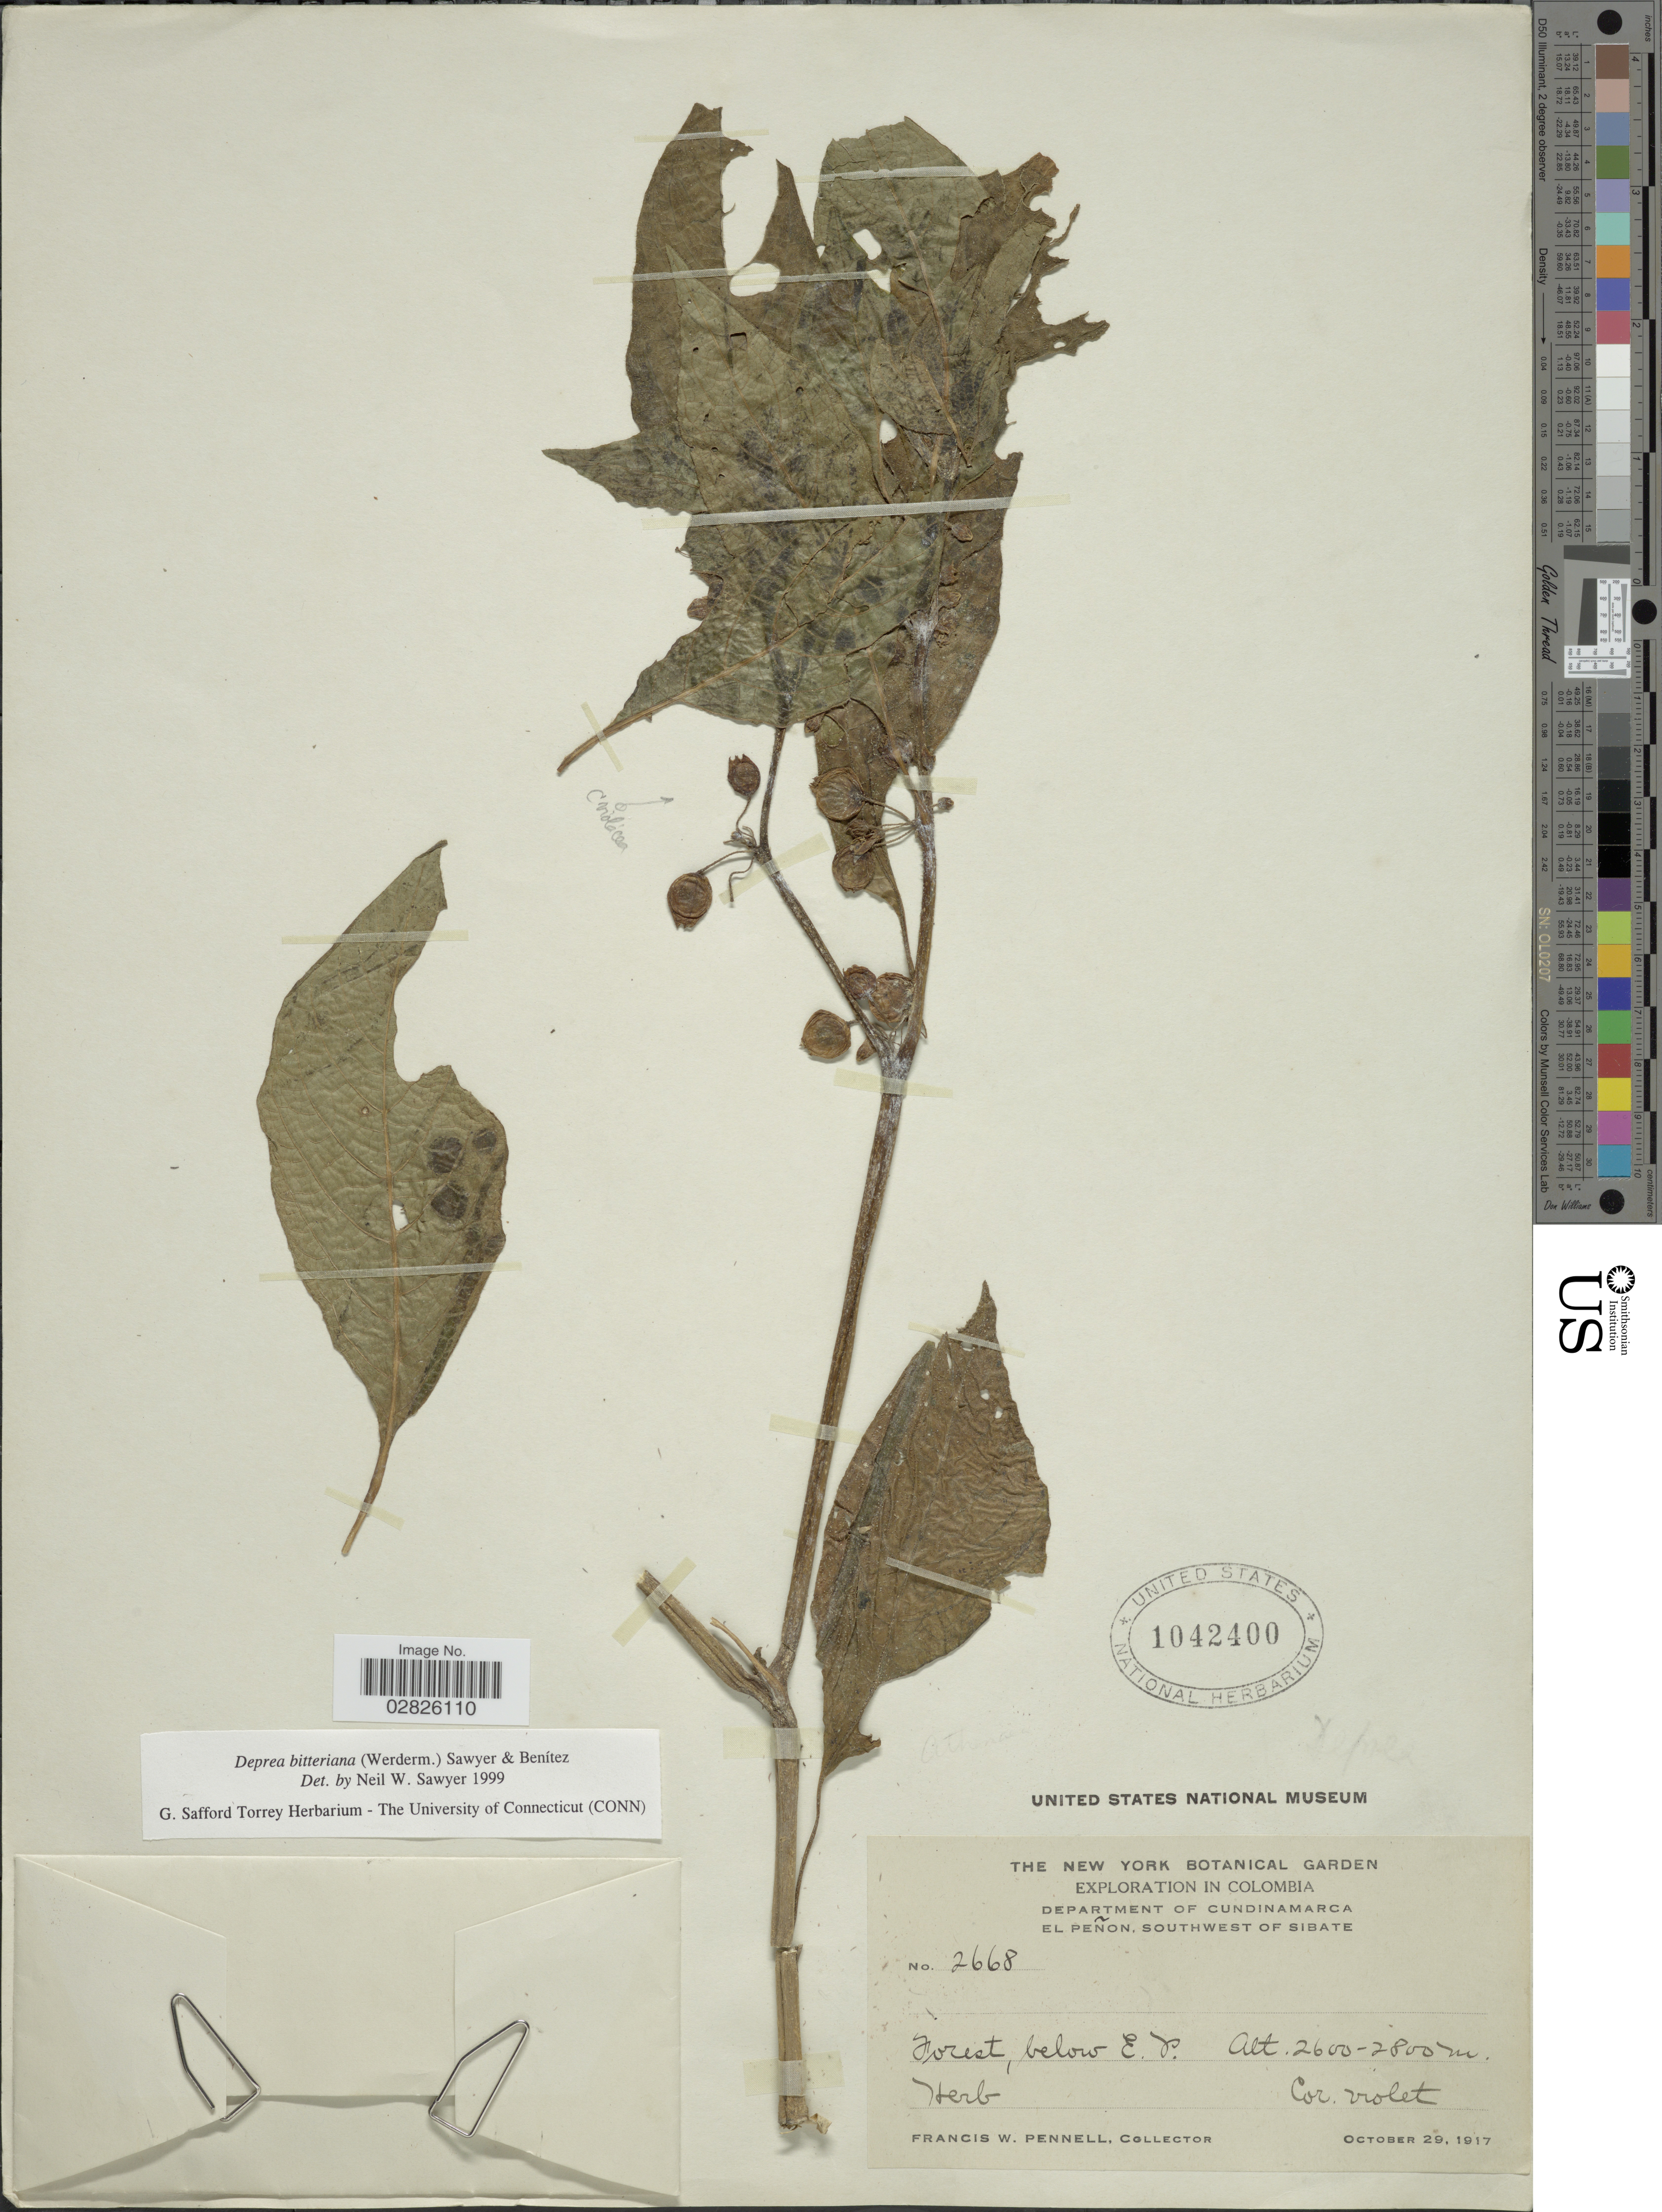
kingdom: Plantae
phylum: Tracheophyta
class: Magnoliopsida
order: Solanales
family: Solanaceae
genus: Deprea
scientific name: Deprea bitteriana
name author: (Werderm.) Sawyer & Benítez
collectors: F. W. Pennell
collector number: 2668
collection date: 1917-10-29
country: Colombia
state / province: Cundinamarca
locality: Department of Cundinamarca. El Peñon, Southwest of Sibate, Forest, below E. P.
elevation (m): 2600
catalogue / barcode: US 1042400